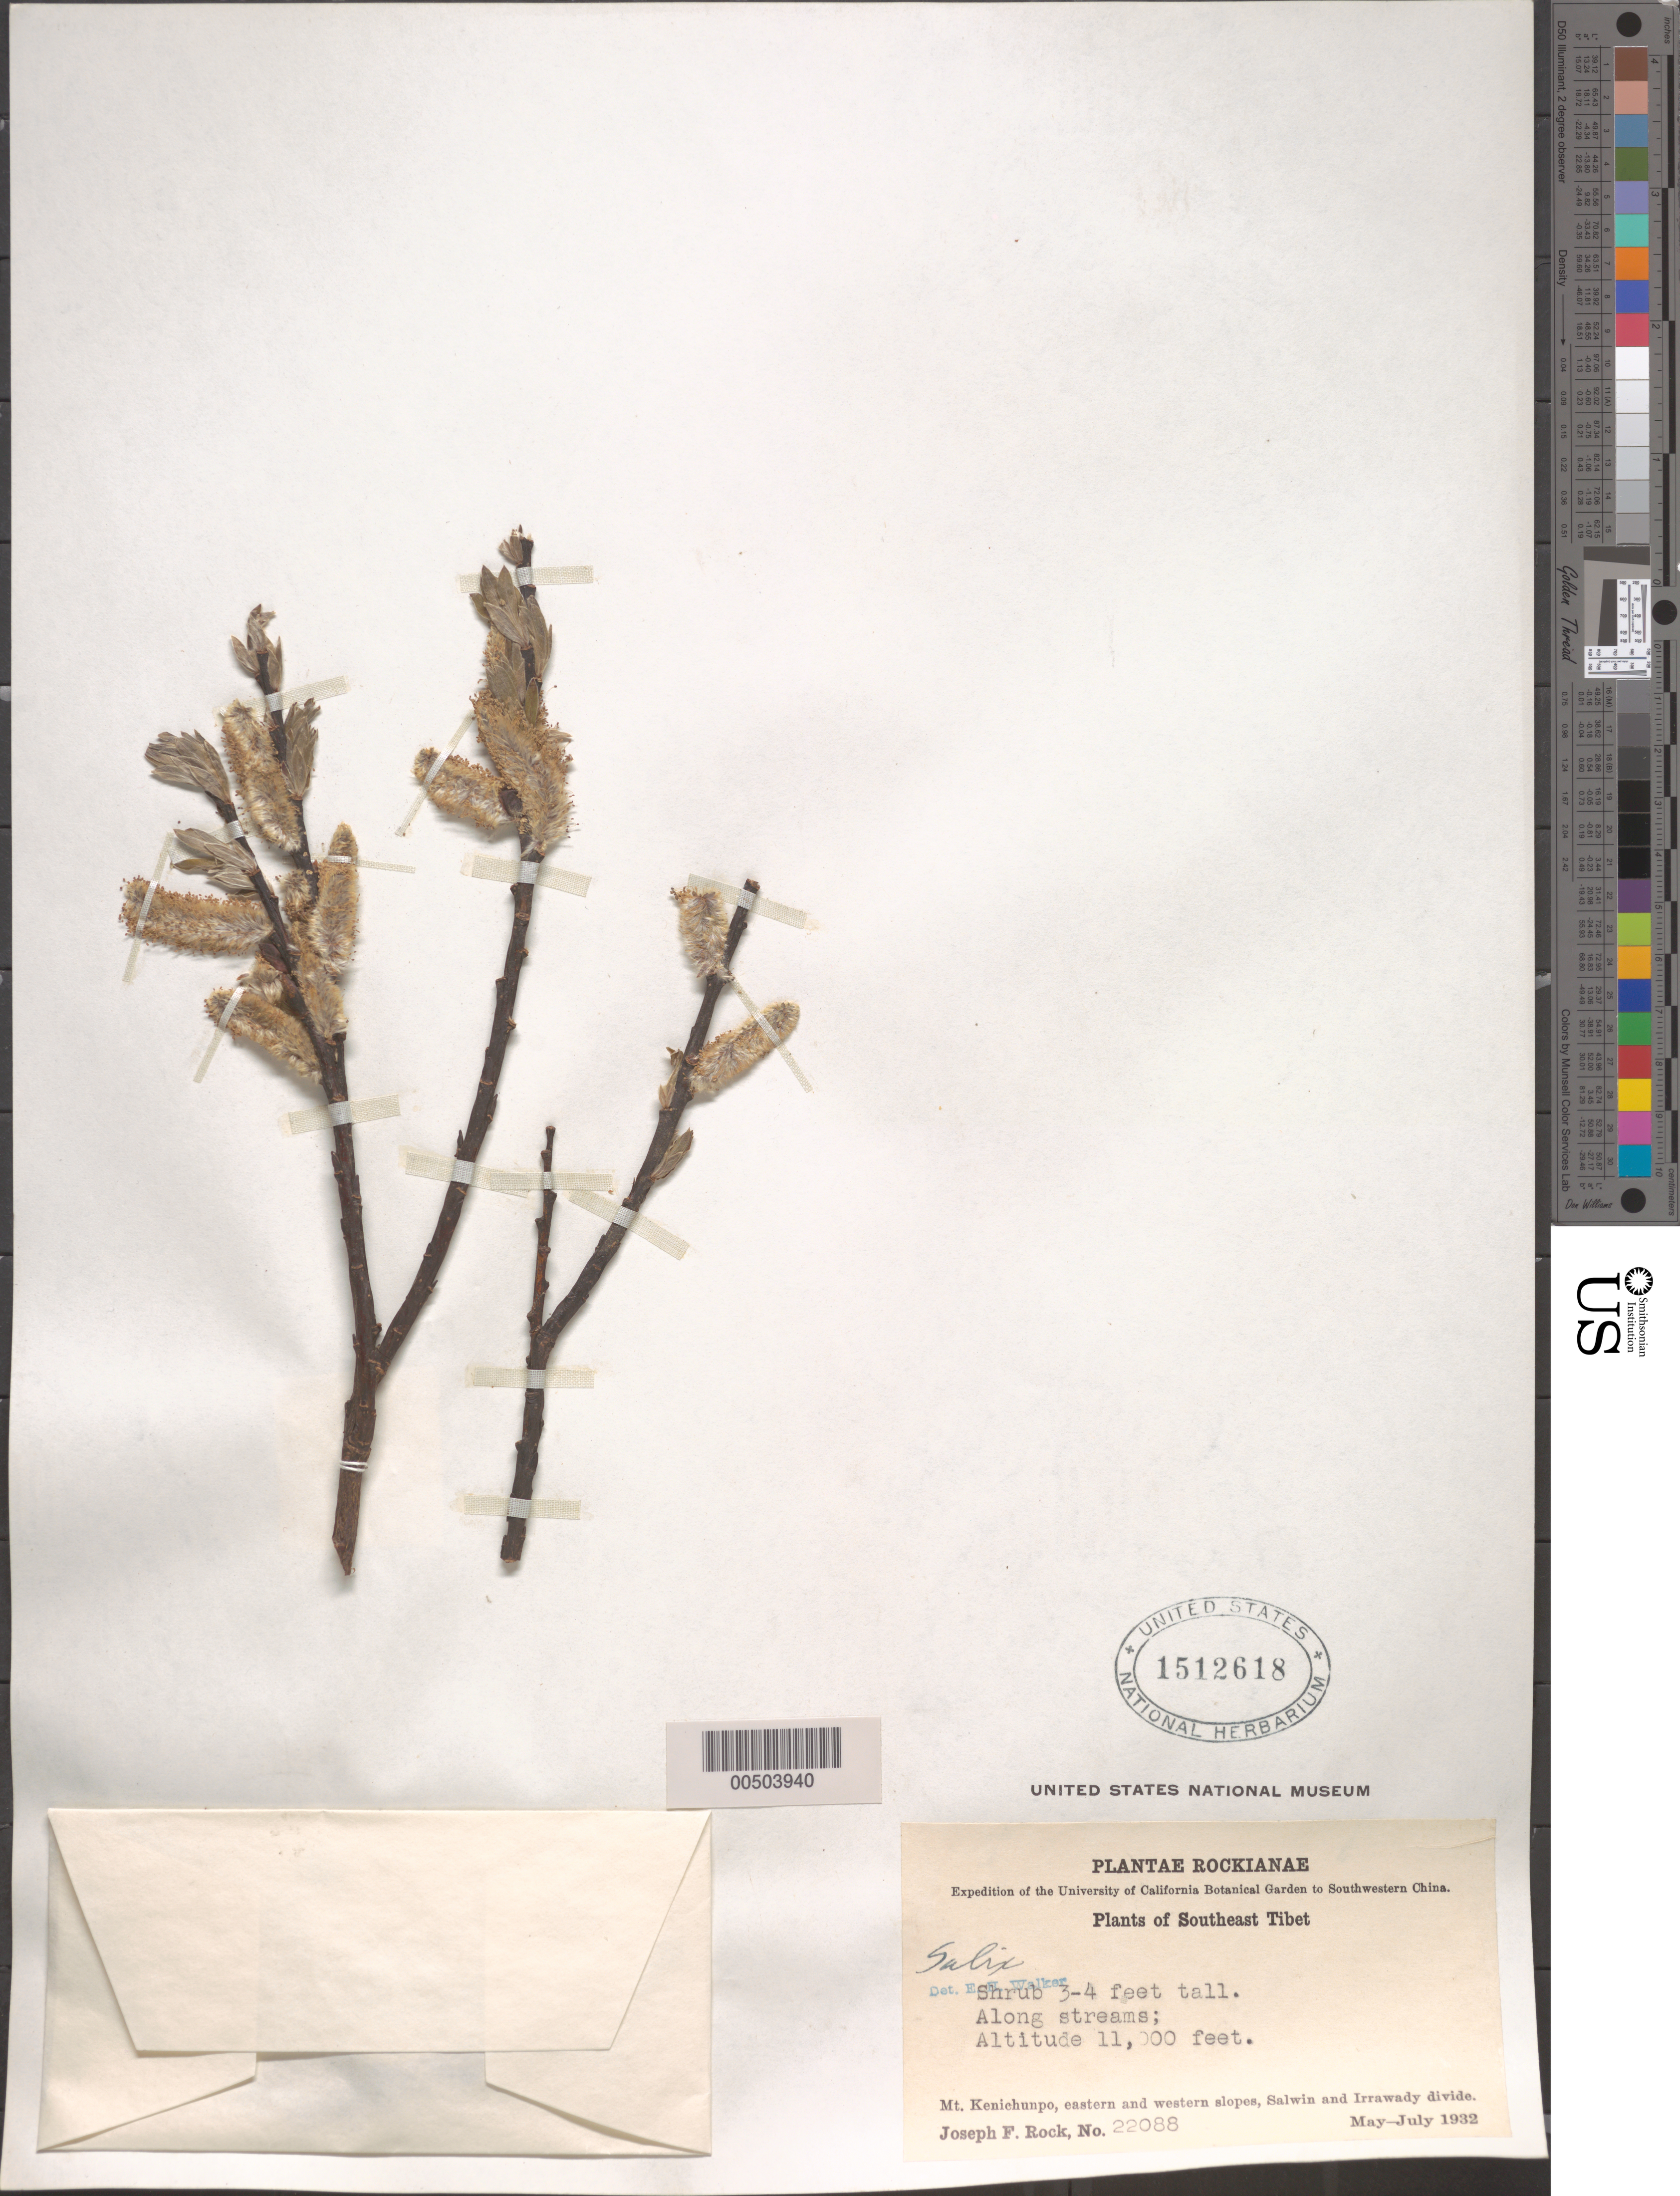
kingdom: Plantae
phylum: Tracheophyta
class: Magnoliopsida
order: Malpighiales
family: Salicaceae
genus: Salix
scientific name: Salix sp.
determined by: Walker, E. H.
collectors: J. F. Rock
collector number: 22088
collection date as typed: May 1932 to -- Jun 1932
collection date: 1932-05/1932-06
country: China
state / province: Xizang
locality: Mt. Kenichunpo, eastern and western slopes, Salwin and Irrawady divide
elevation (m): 3353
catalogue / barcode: US 1512618